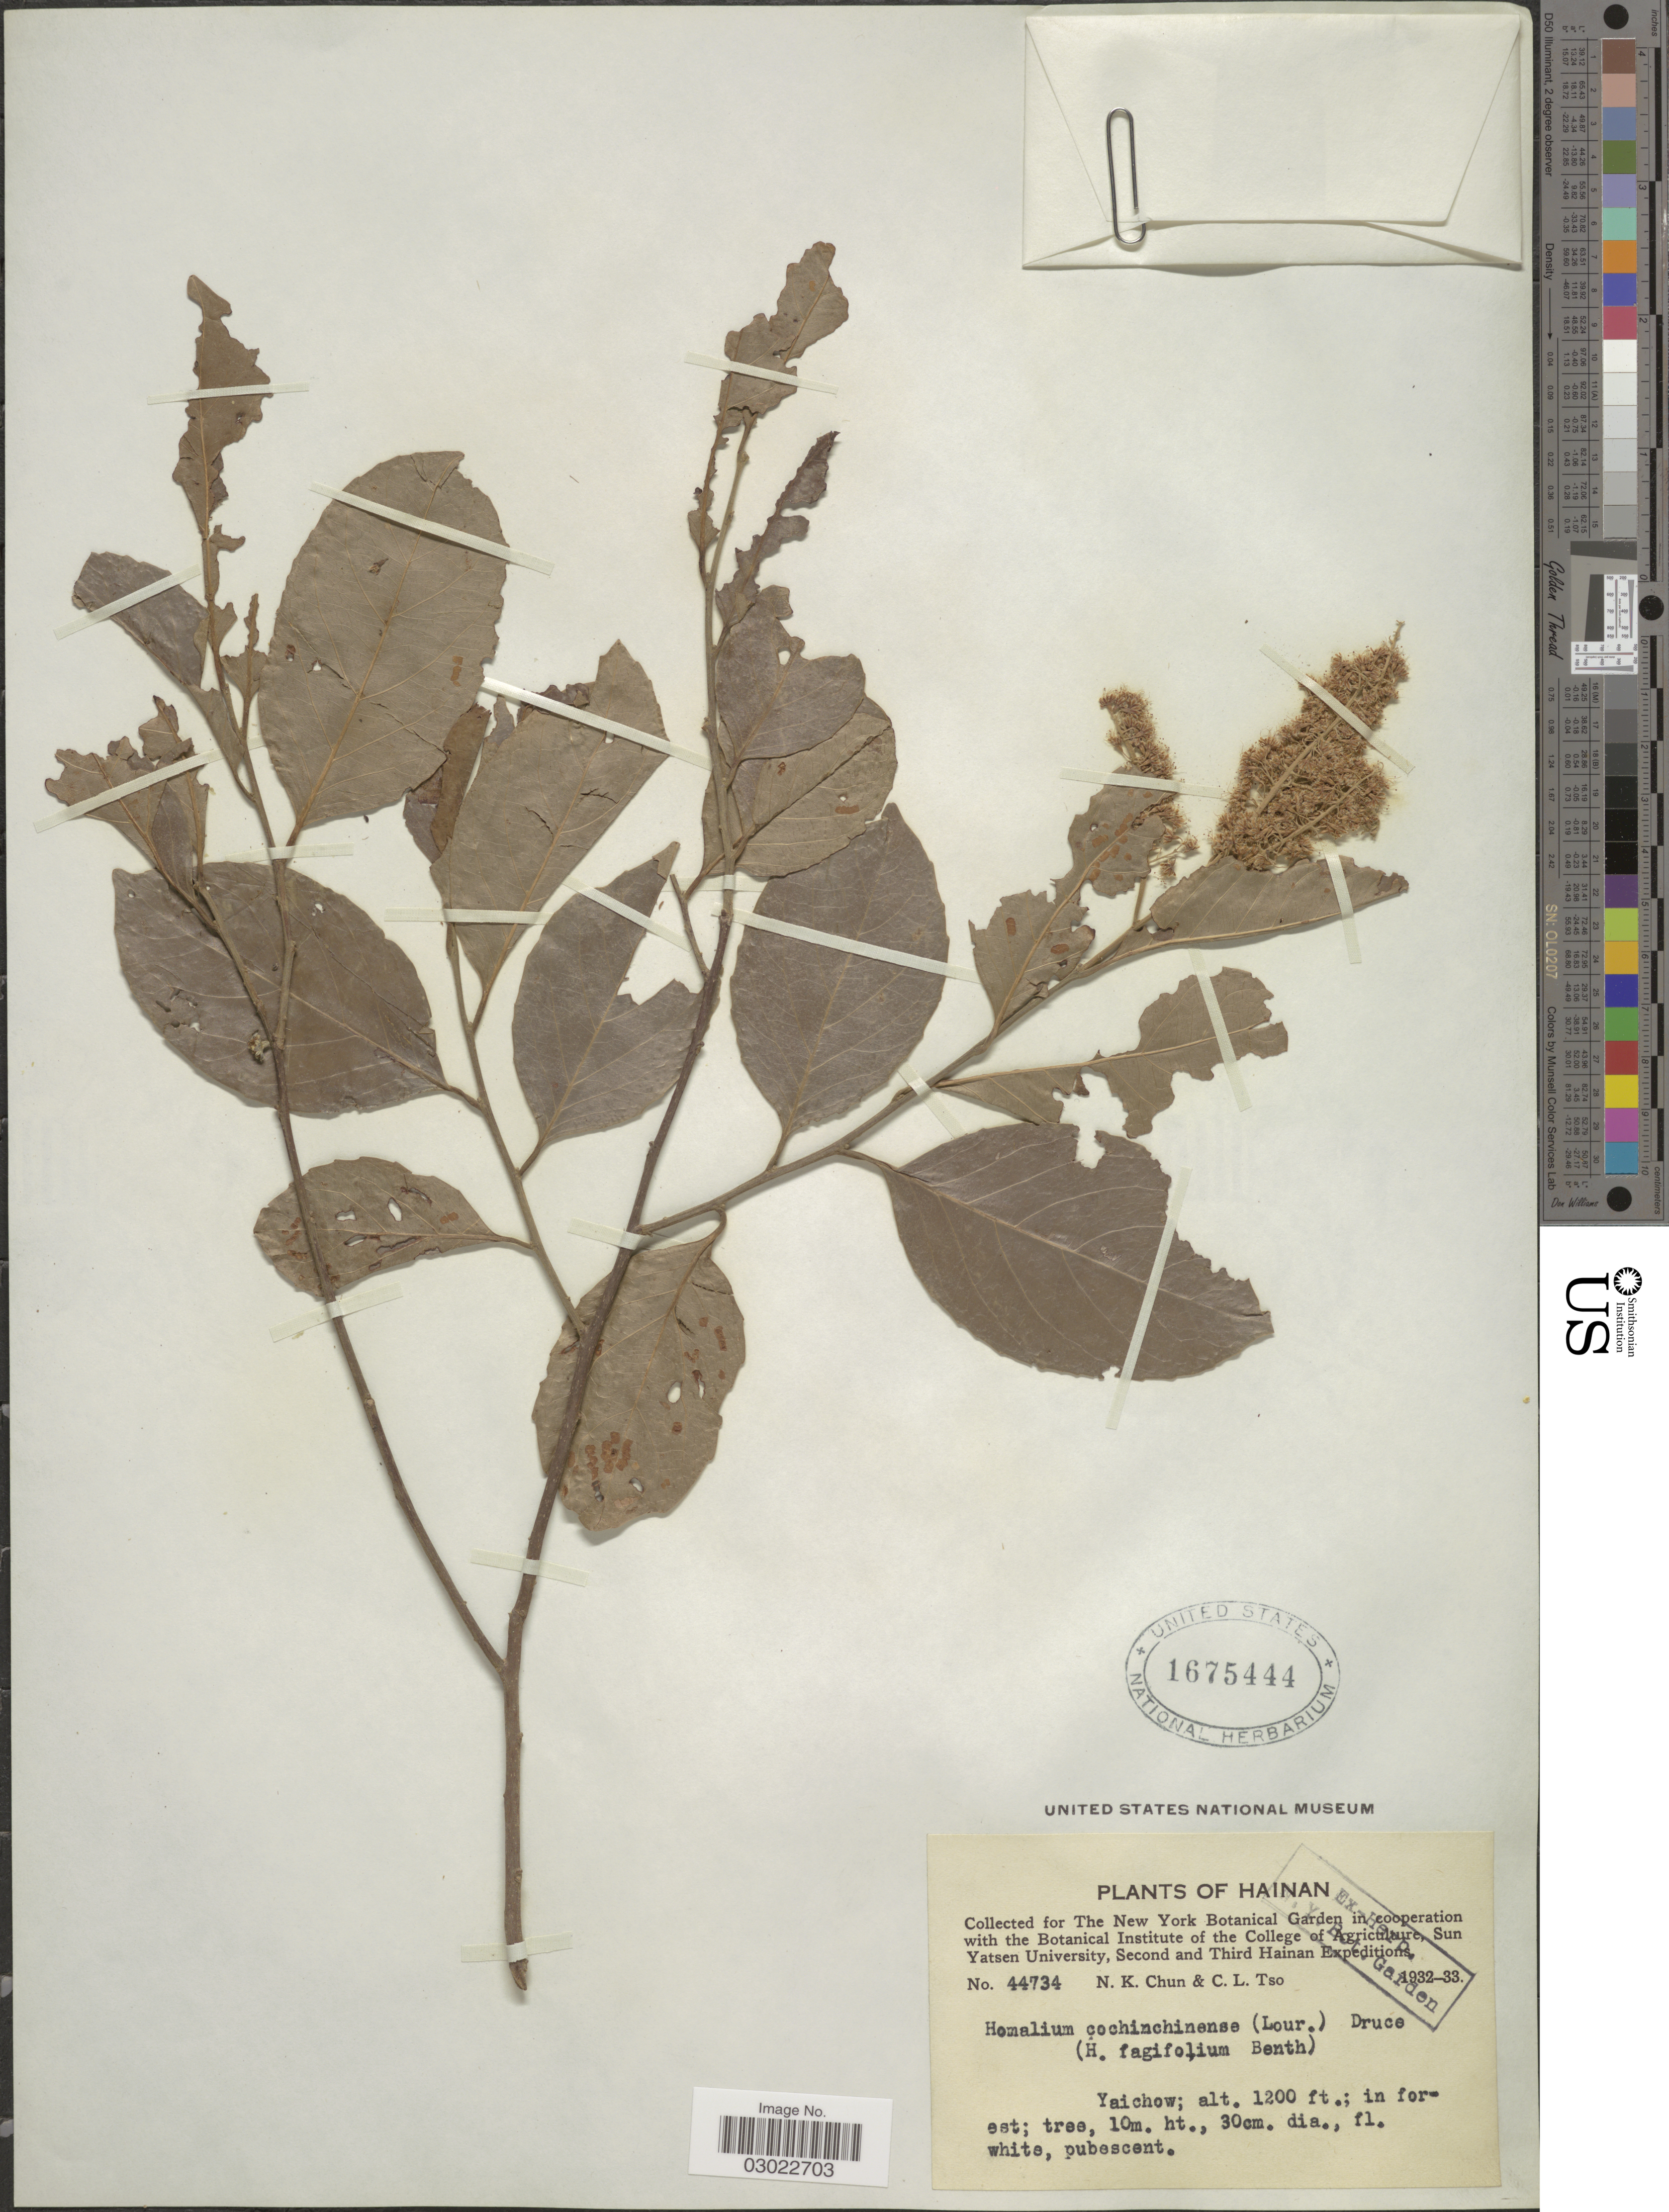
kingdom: Plantae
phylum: Tracheophyta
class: Magnoliopsida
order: Malpighiales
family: Salicaceae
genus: Homalium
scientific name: Homalium cochinchinensis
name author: (Lour.) Druce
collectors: N. K. Chun & C. Tso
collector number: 44734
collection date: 1932/1933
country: China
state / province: Hainan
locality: Yaichow.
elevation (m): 366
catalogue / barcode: US 1675444